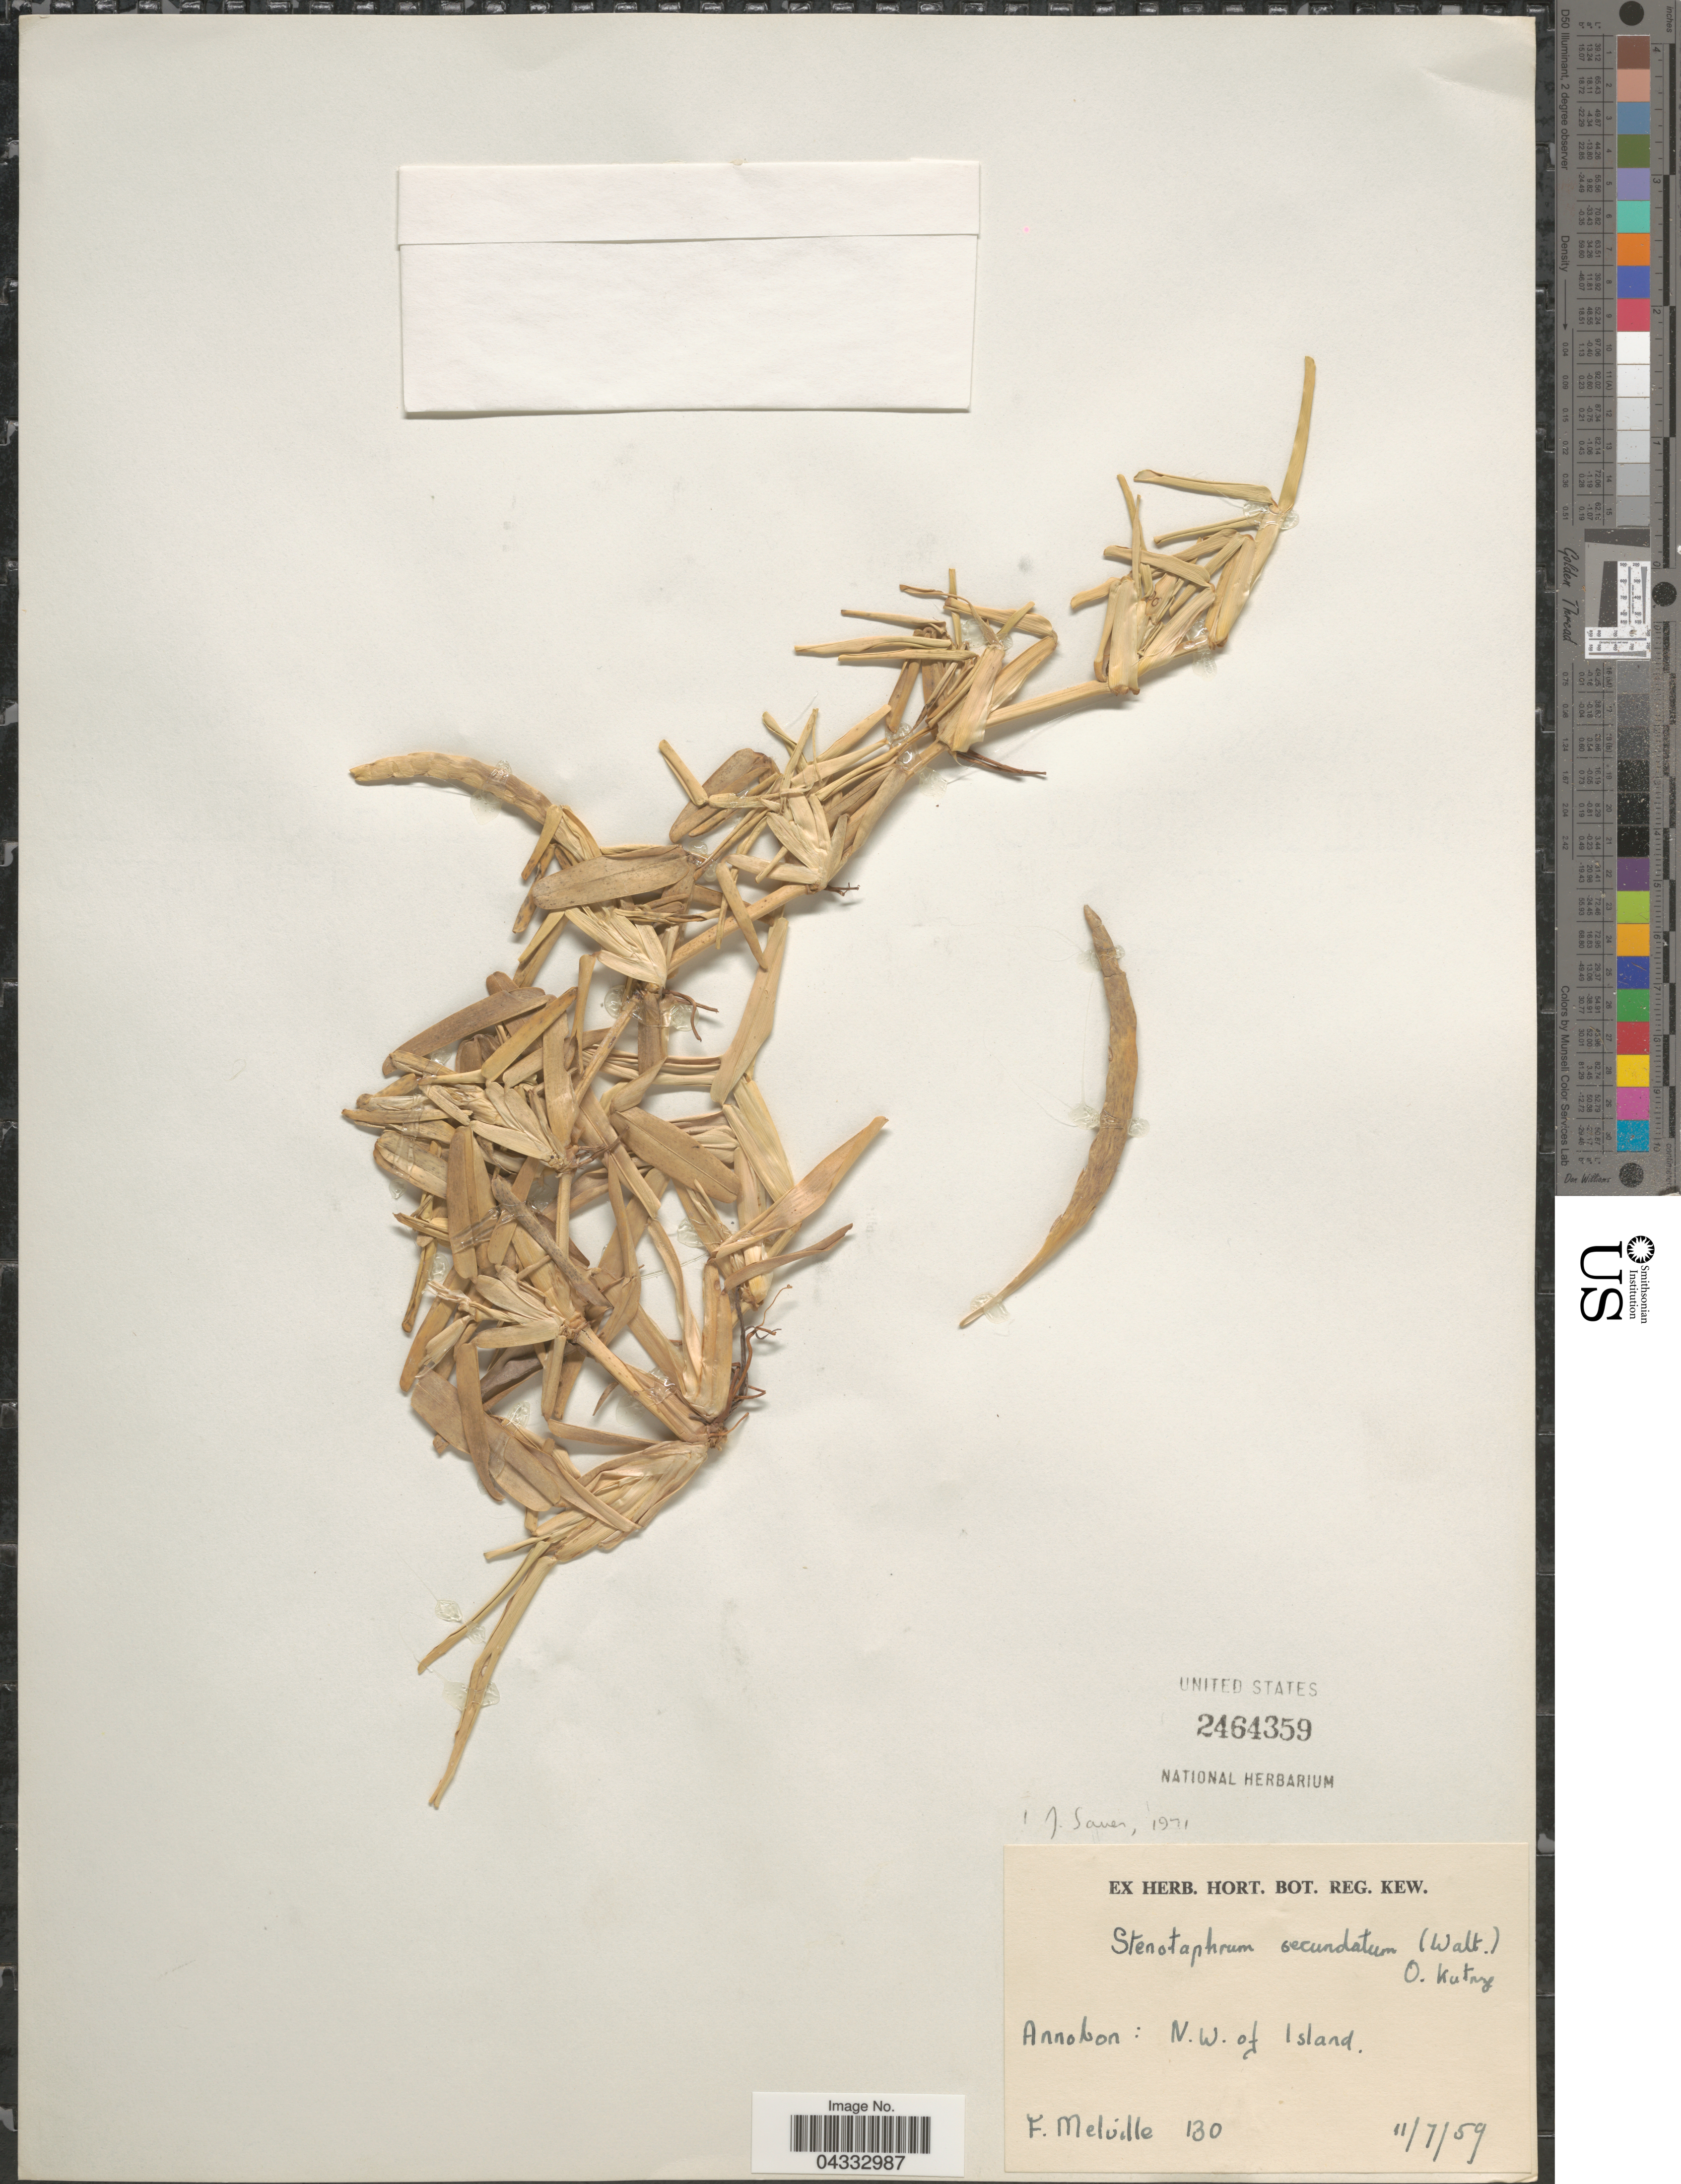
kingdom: Plantae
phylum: Tracheophyta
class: Liliopsida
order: Poales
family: Poaceae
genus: Stenotaphrum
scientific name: Stenotaphrum secundatum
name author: (Walter) Kuntze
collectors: F. Melville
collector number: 130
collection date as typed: Transcribed d/m/y: 11/7/59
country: Equatorial Guinea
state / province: Annobon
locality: N.W. of Island.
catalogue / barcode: US 2464359